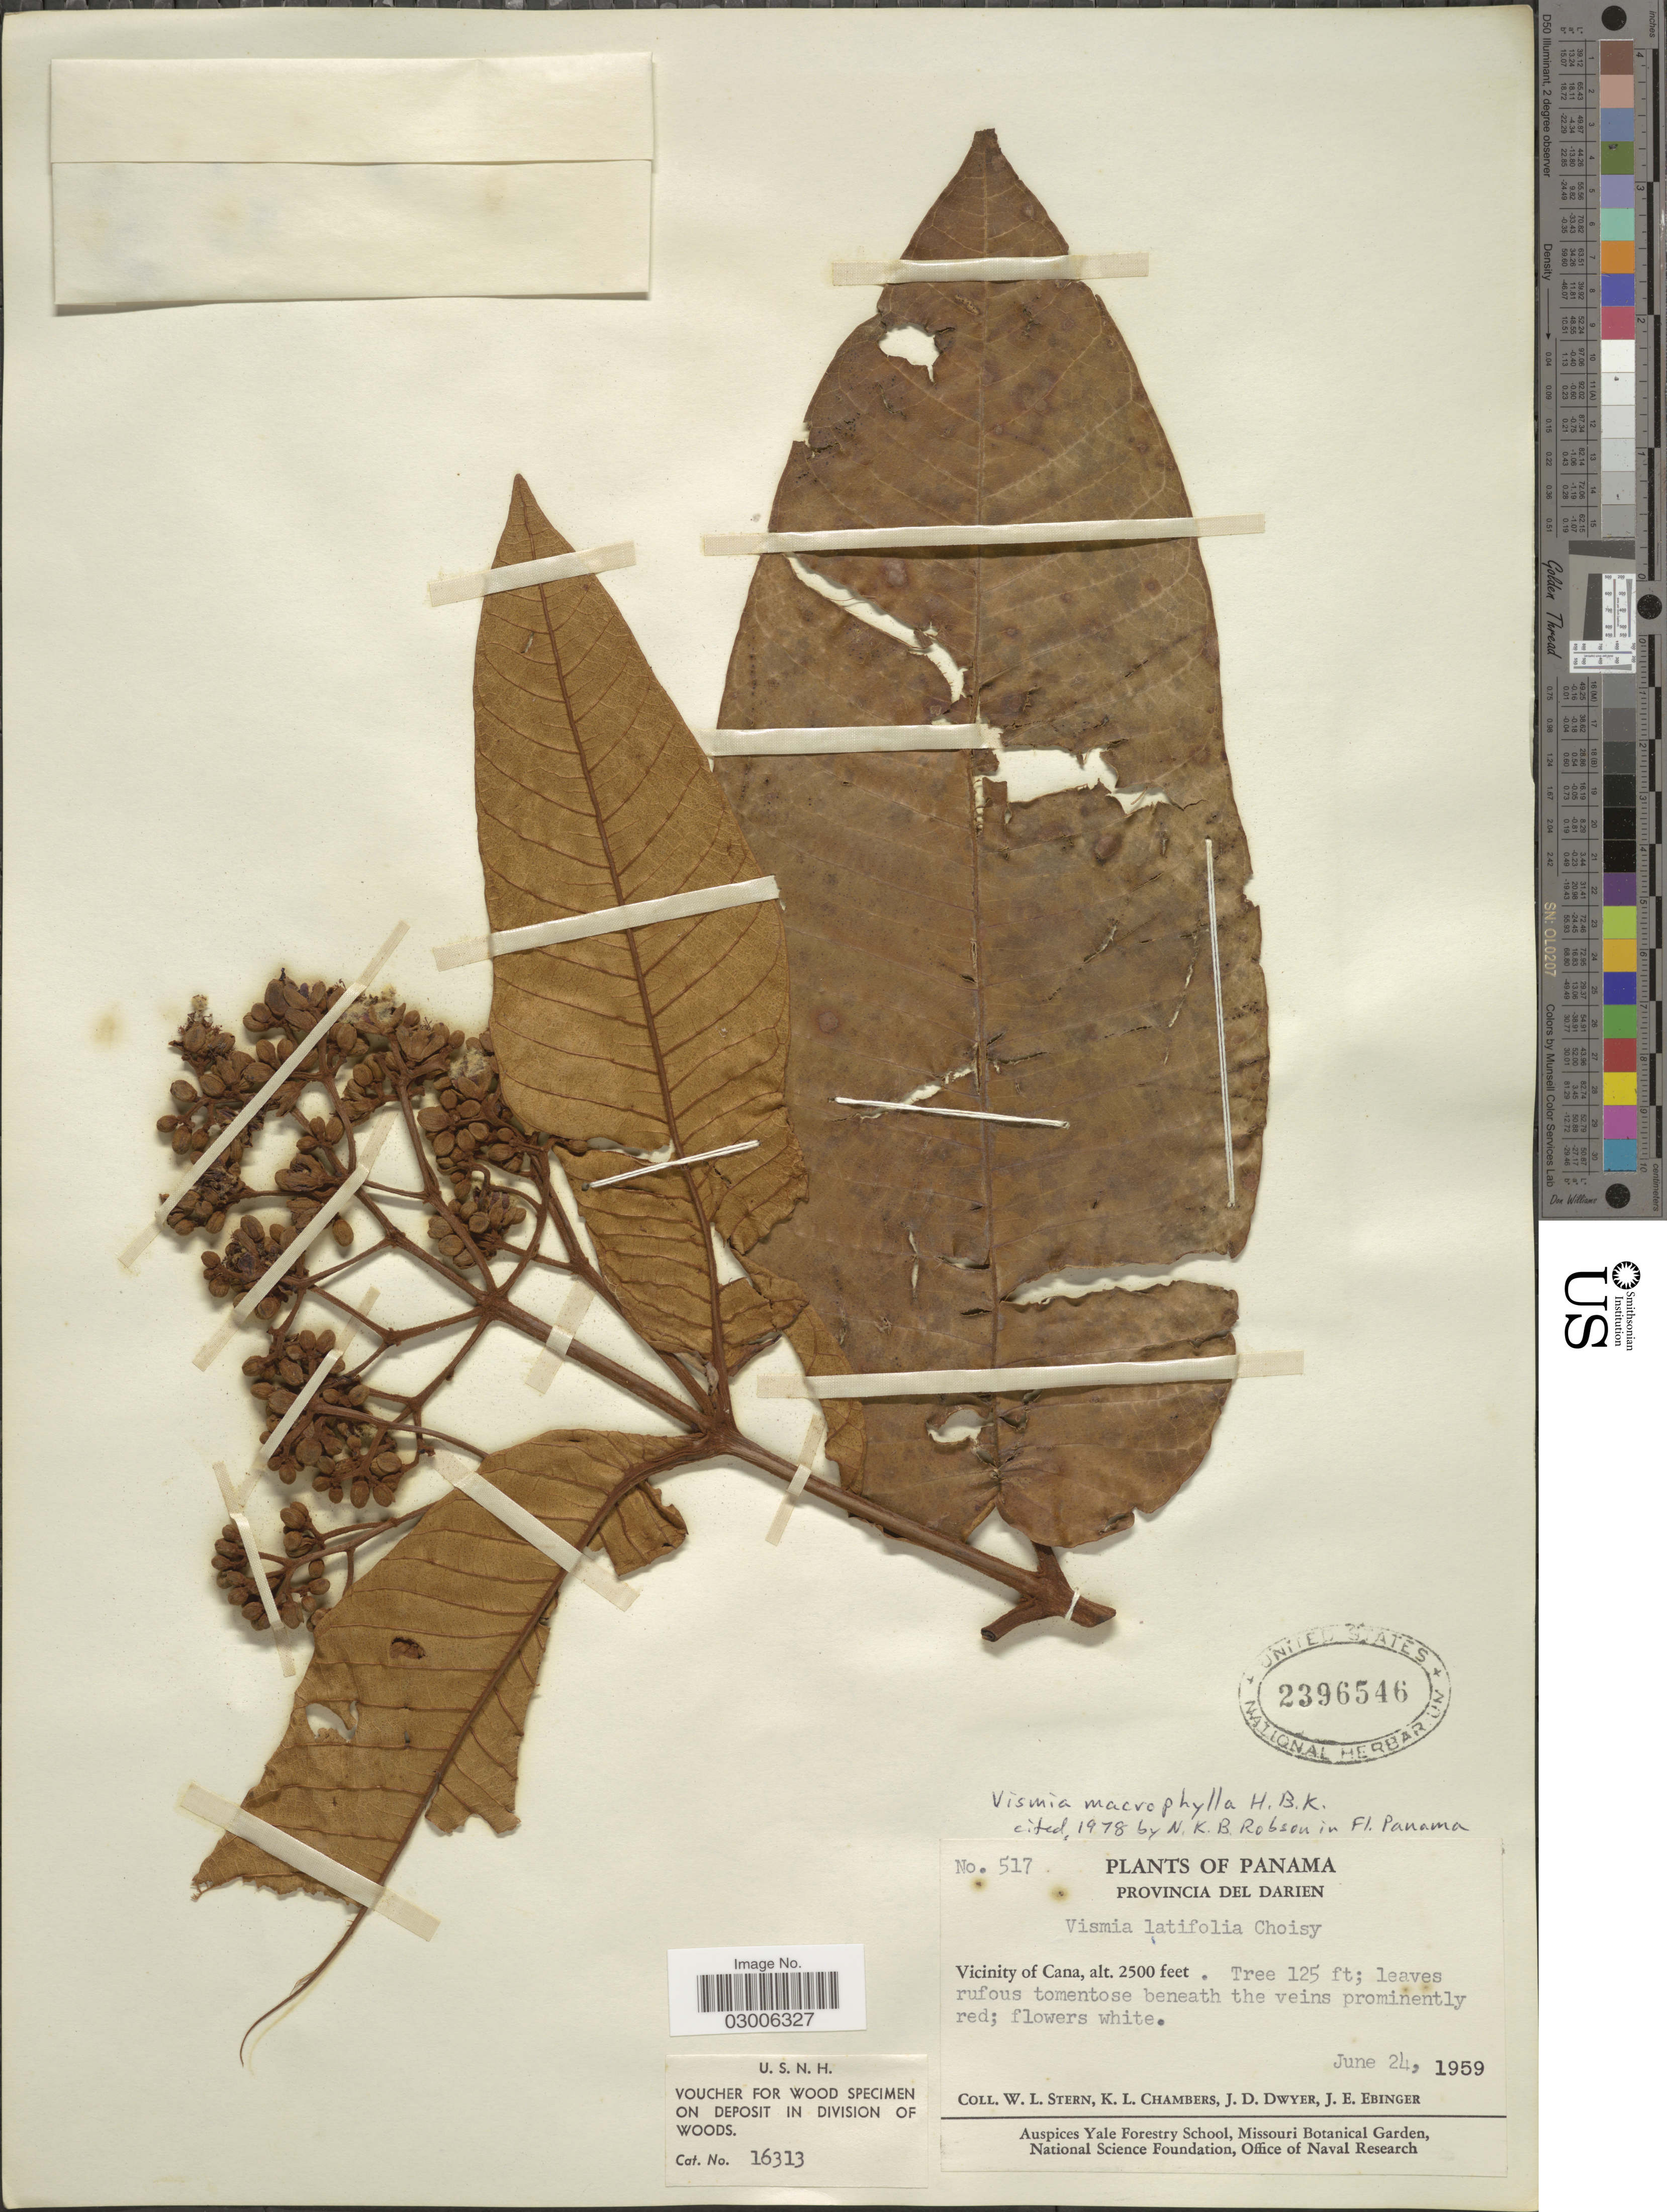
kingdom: Plantae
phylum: Tracheophyta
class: Magnoliopsida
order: Malpighiales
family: Hypericaceae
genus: Vismia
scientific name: Vismia macrophylla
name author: Kunth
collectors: W. L. Stern, K. Chambers, J. D. Dwyer & J. Ebinger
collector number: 517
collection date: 1959-06-24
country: Panama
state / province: Darién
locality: Vicinity of Cana.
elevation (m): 762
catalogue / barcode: US 2396546